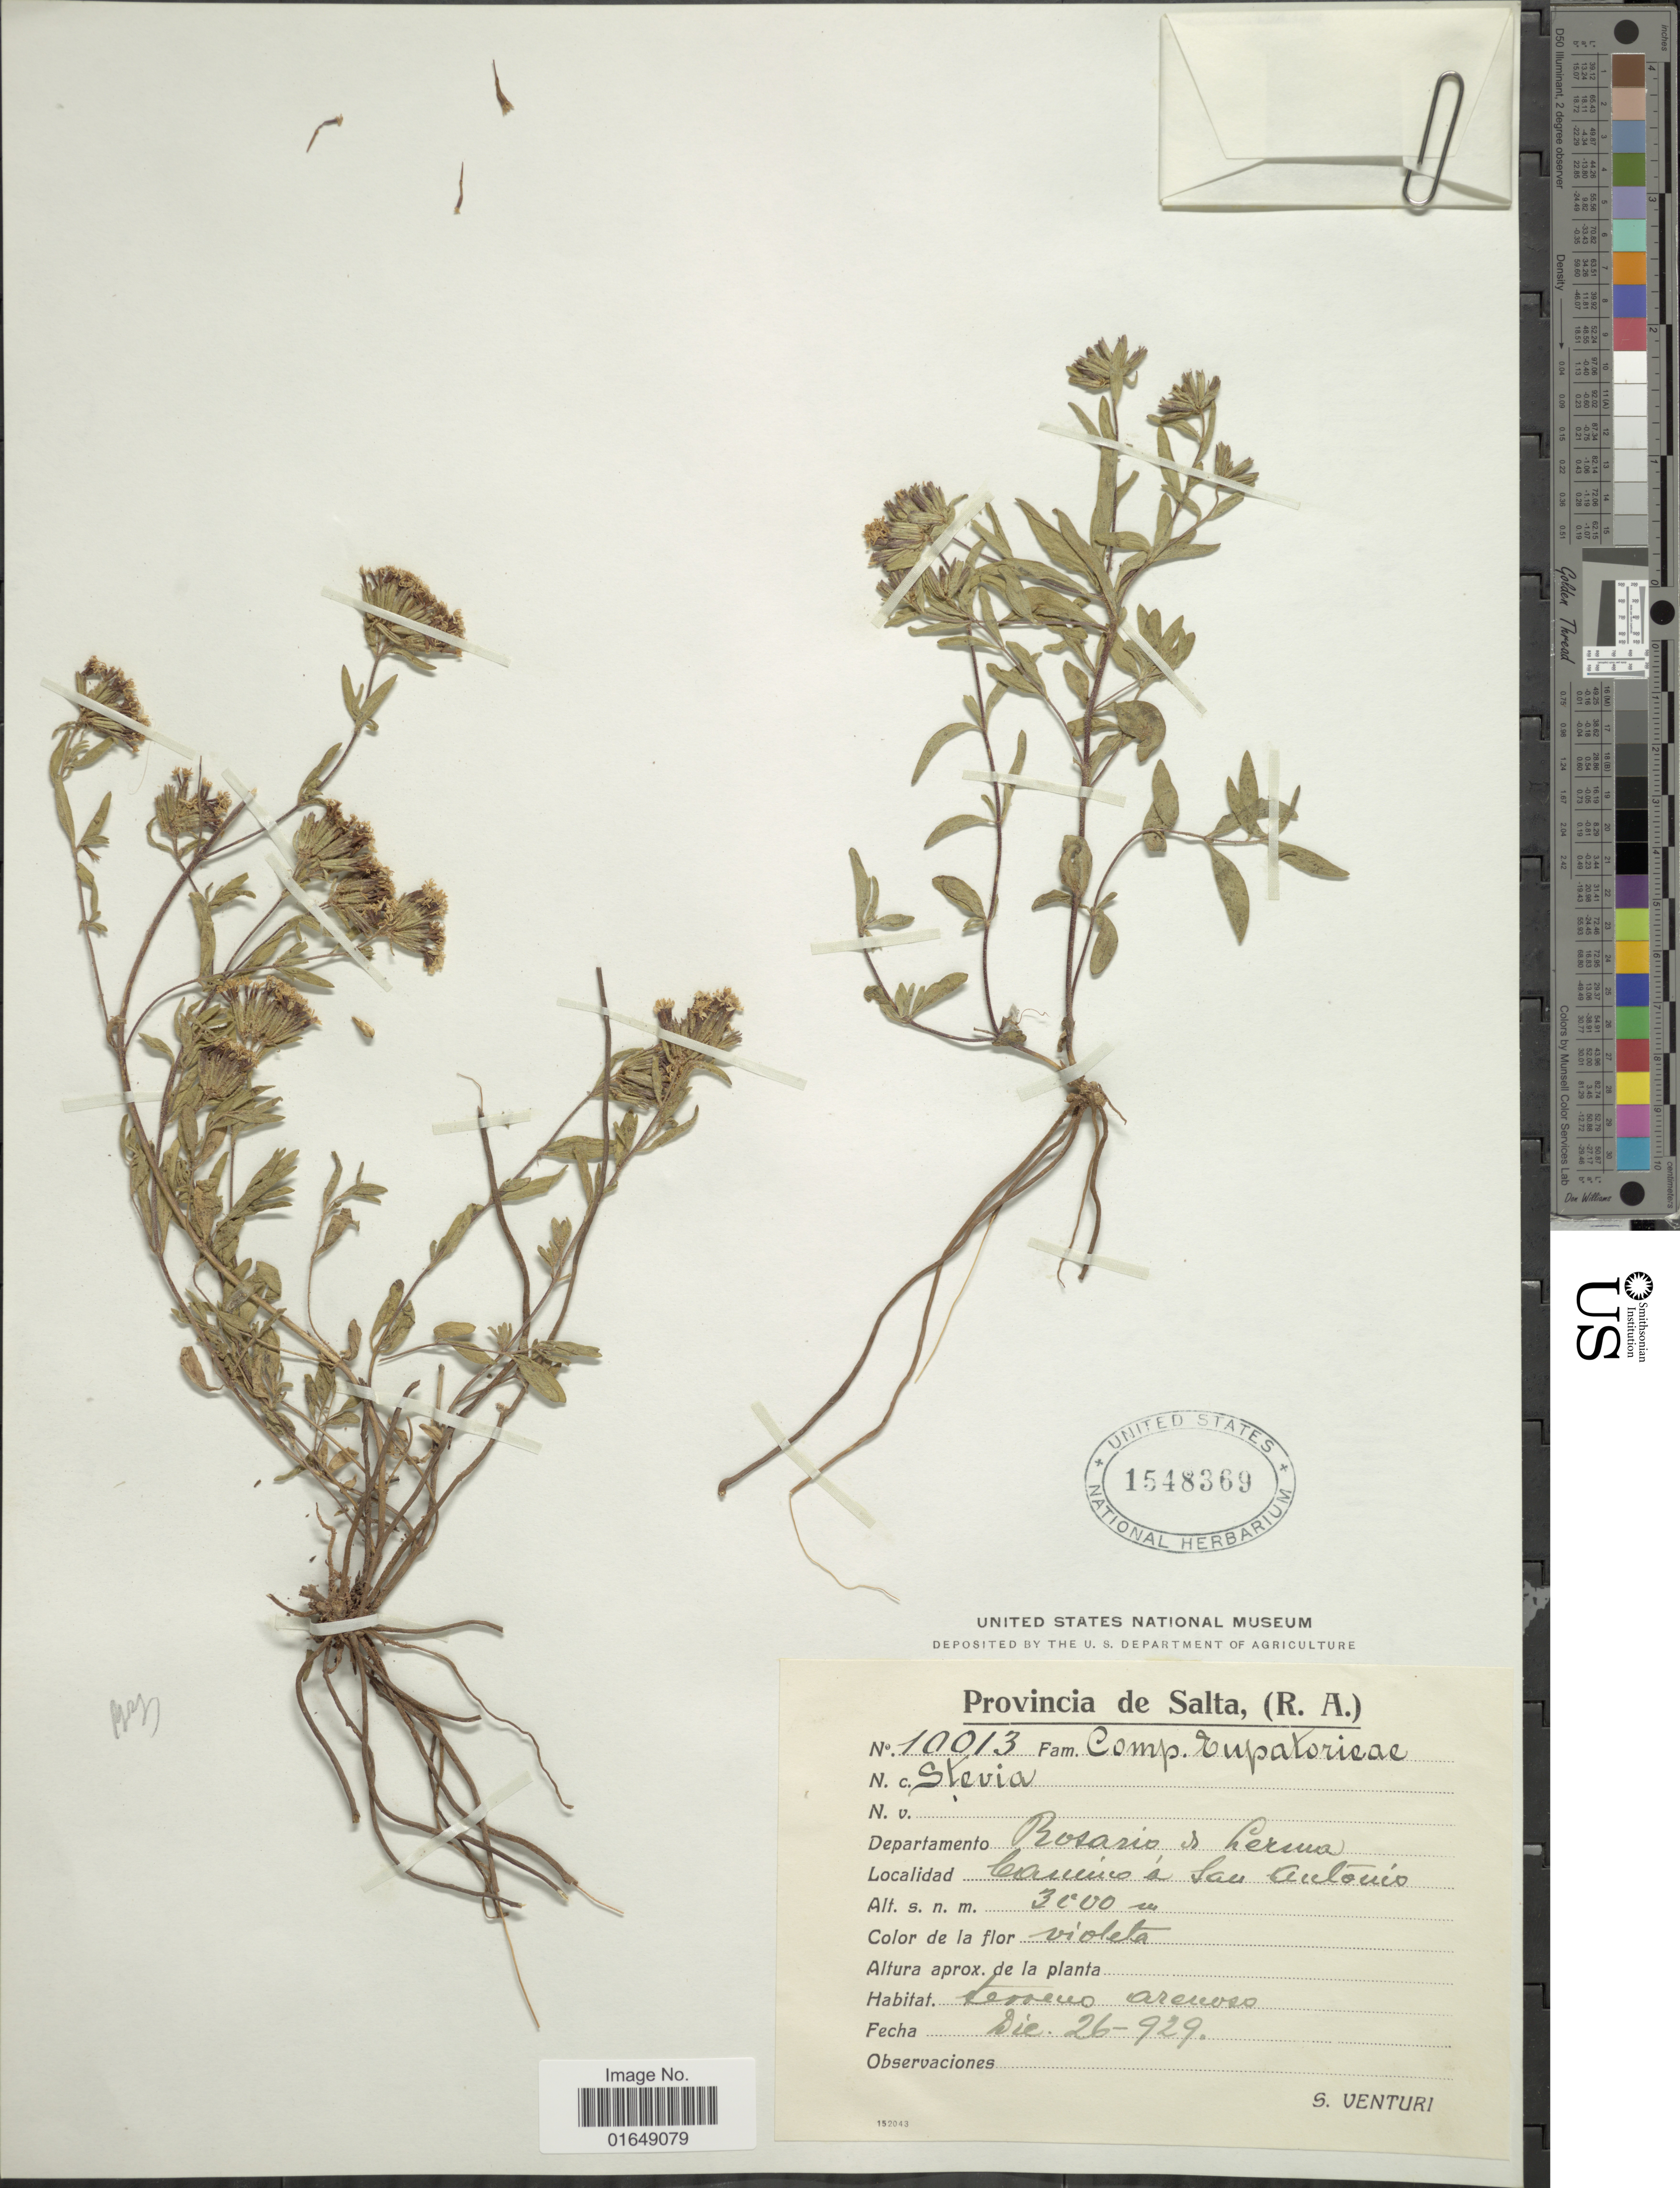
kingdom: Plantae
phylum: Tracheophyta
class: Magnoliopsida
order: Asterales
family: Asteraceae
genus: Stevia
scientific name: Stevia sp.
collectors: S. Venturi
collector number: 10013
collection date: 1929-12-26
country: Argentina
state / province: Salta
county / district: Rosario de Lerma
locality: Road to San Antonio.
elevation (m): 3000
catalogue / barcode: US 1548369